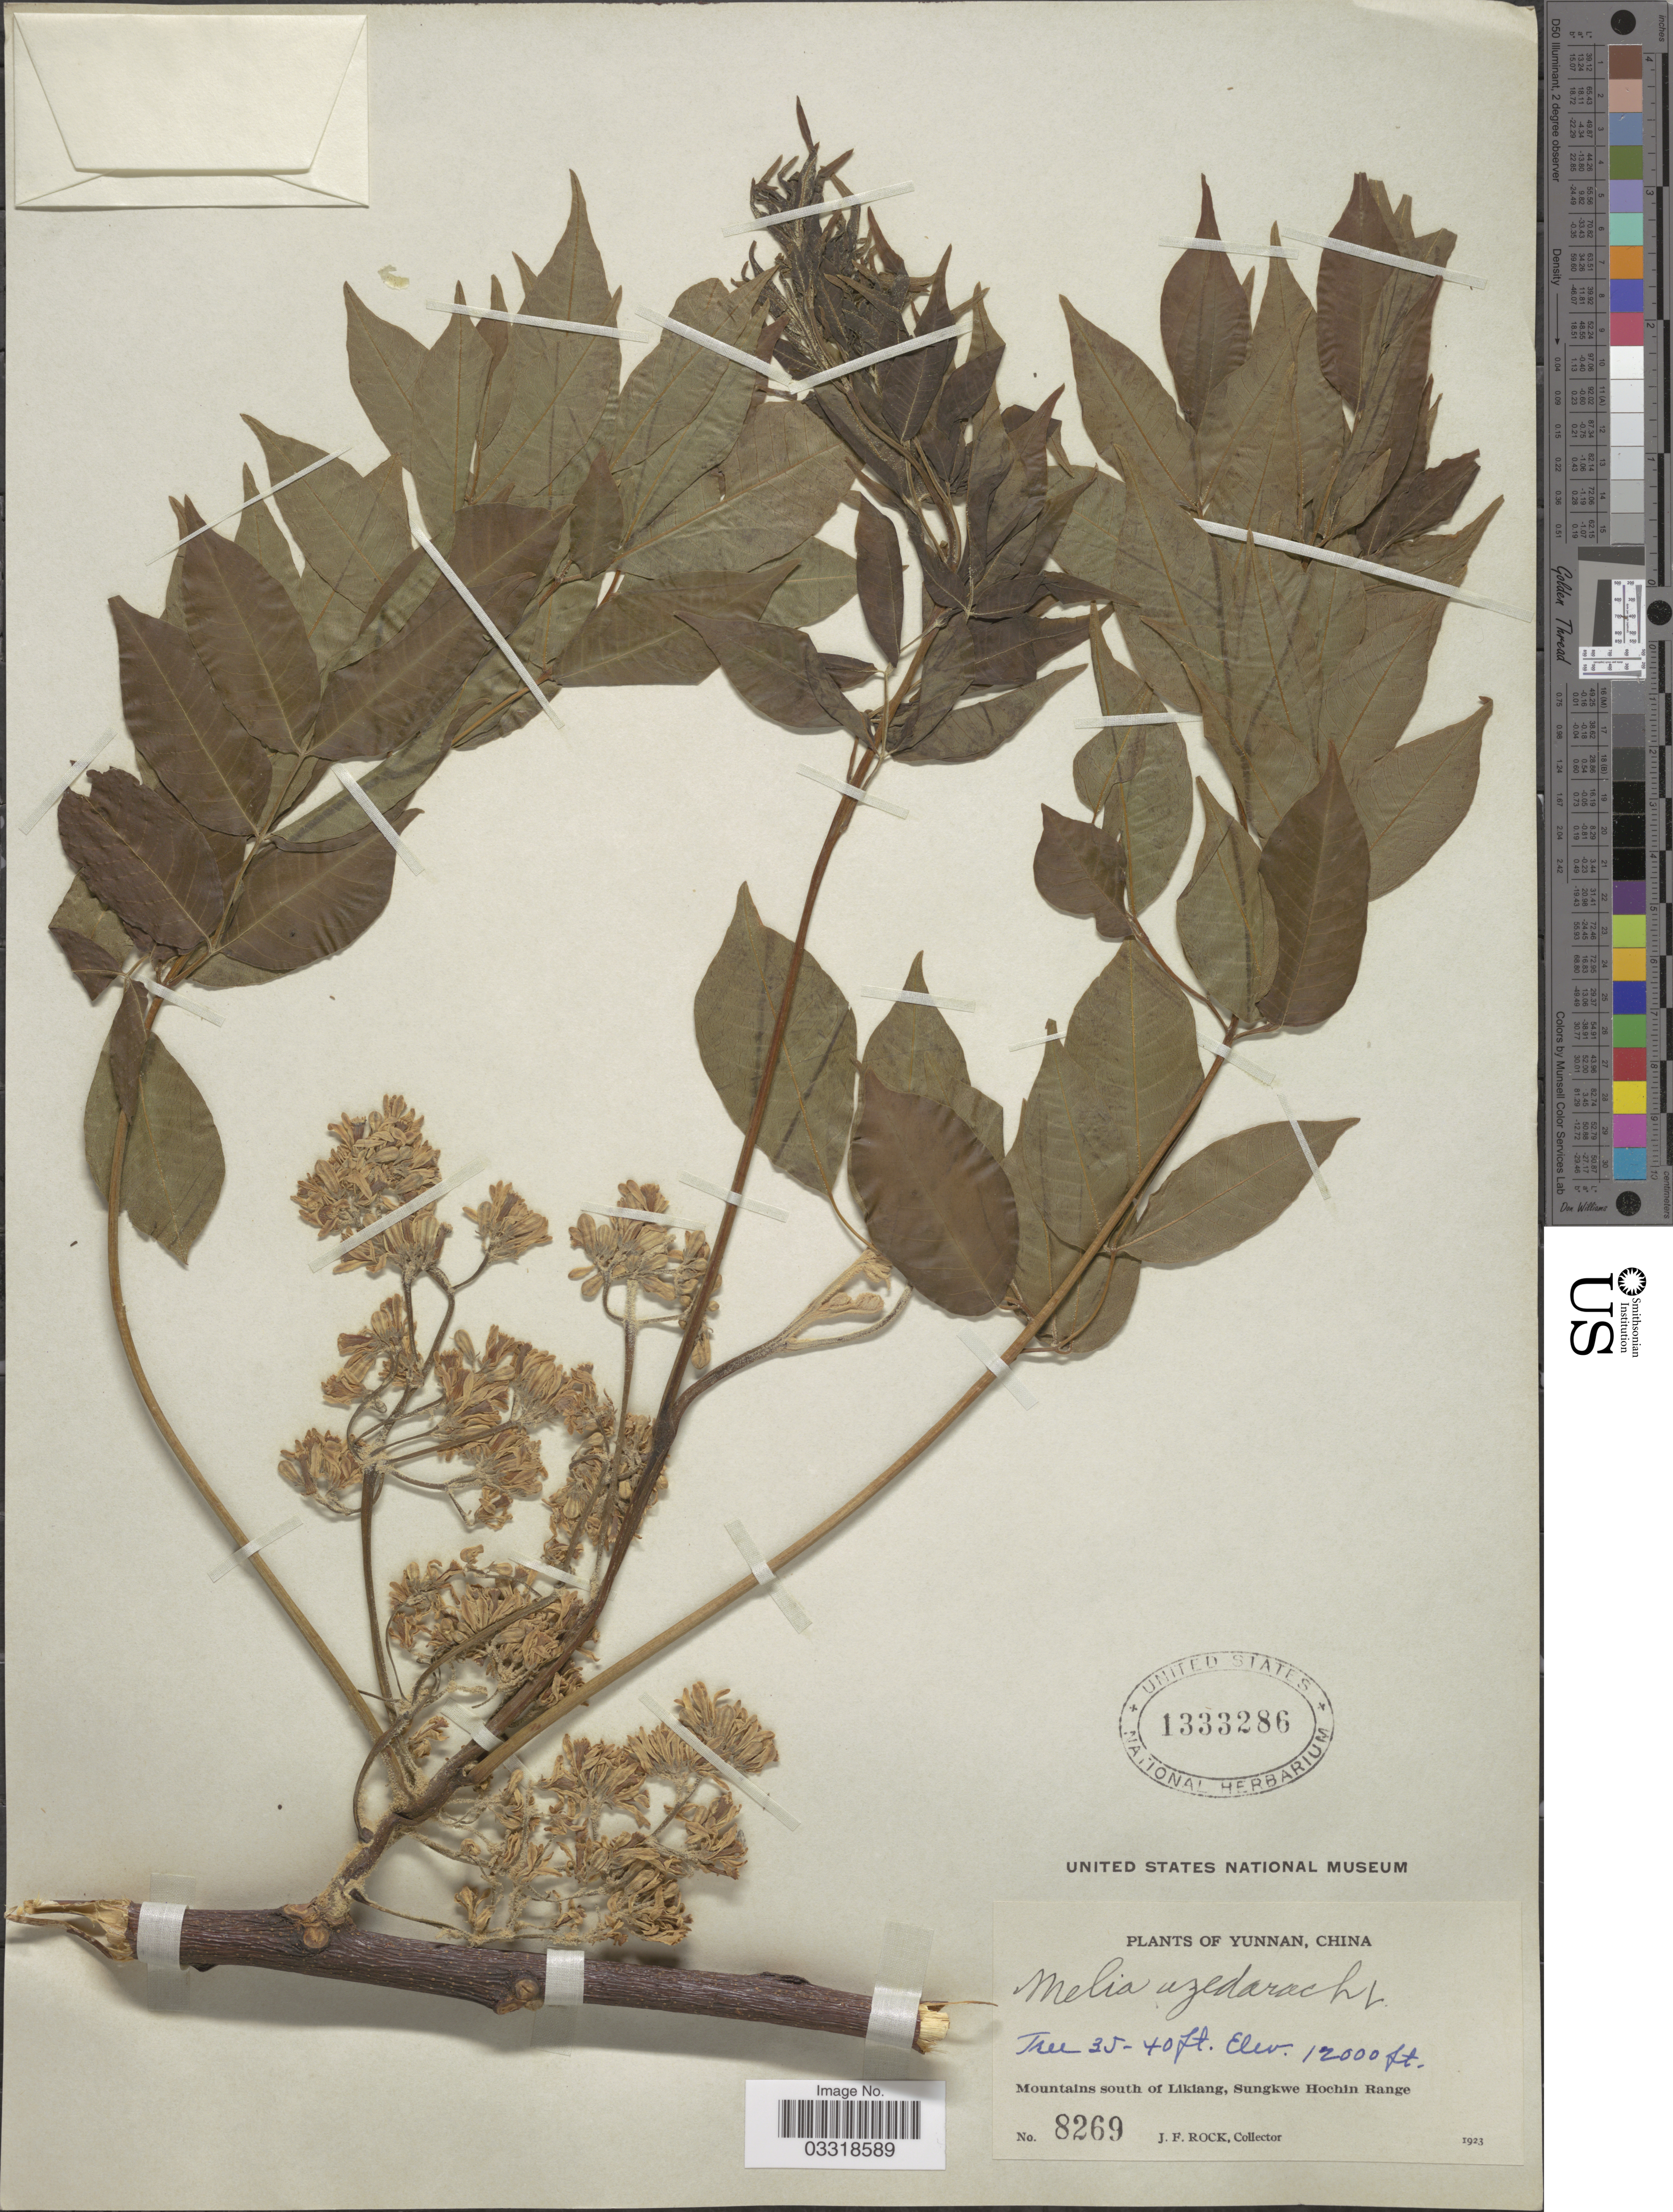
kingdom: Plantae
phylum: Tracheophyta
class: Magnoliopsida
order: Sapindales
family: Meliaceae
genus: Melia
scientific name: Melia azedarach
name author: L.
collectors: J. Rock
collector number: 8269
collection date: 1923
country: China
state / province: Yunnan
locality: Mountains south of Likiang, Sungkwe Hochin Range.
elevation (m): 3658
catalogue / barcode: US 1333286